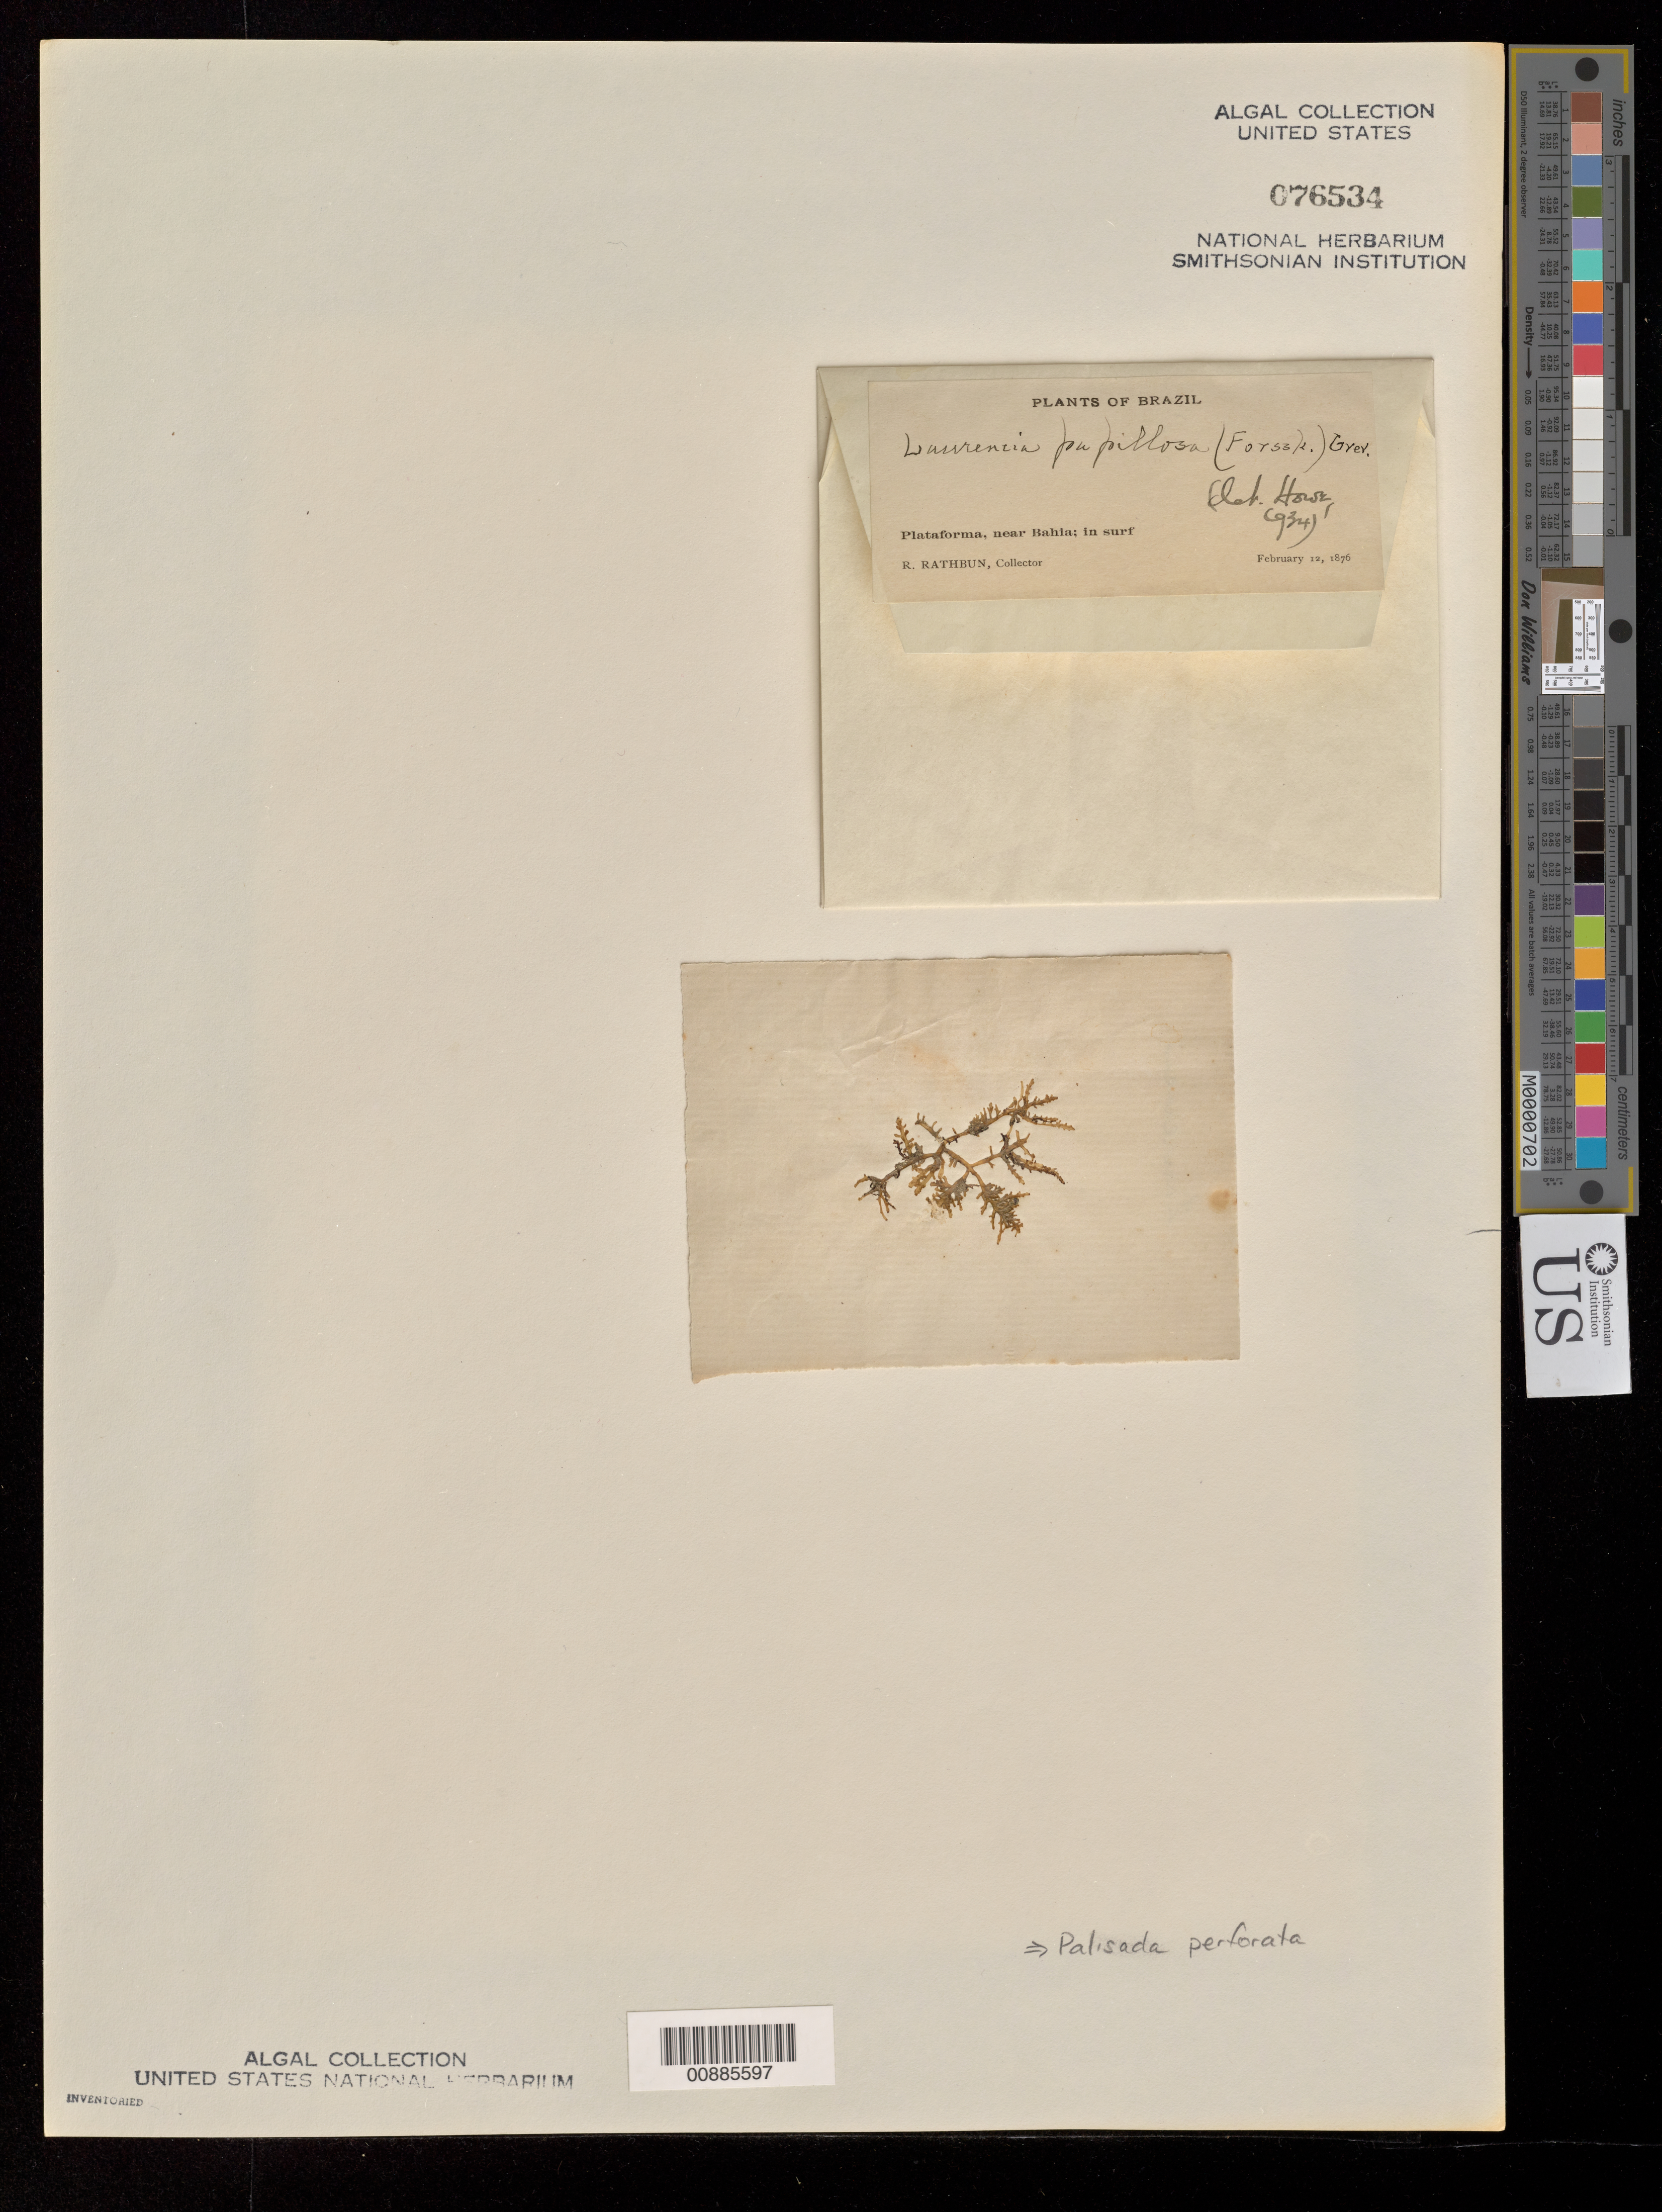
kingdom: Plantae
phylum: Rhodophyta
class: Florideophyceae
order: Ceramiales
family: Rhodomelaceae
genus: Palisada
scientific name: Palisada perforata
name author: (Bory) K.W. Nam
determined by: Algae name updating Project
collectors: R. Rathbun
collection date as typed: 12 Feb 1876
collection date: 1876-02-12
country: Brazil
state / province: Bahia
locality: Plataforma, near Salvador (Bahia)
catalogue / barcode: US 76534